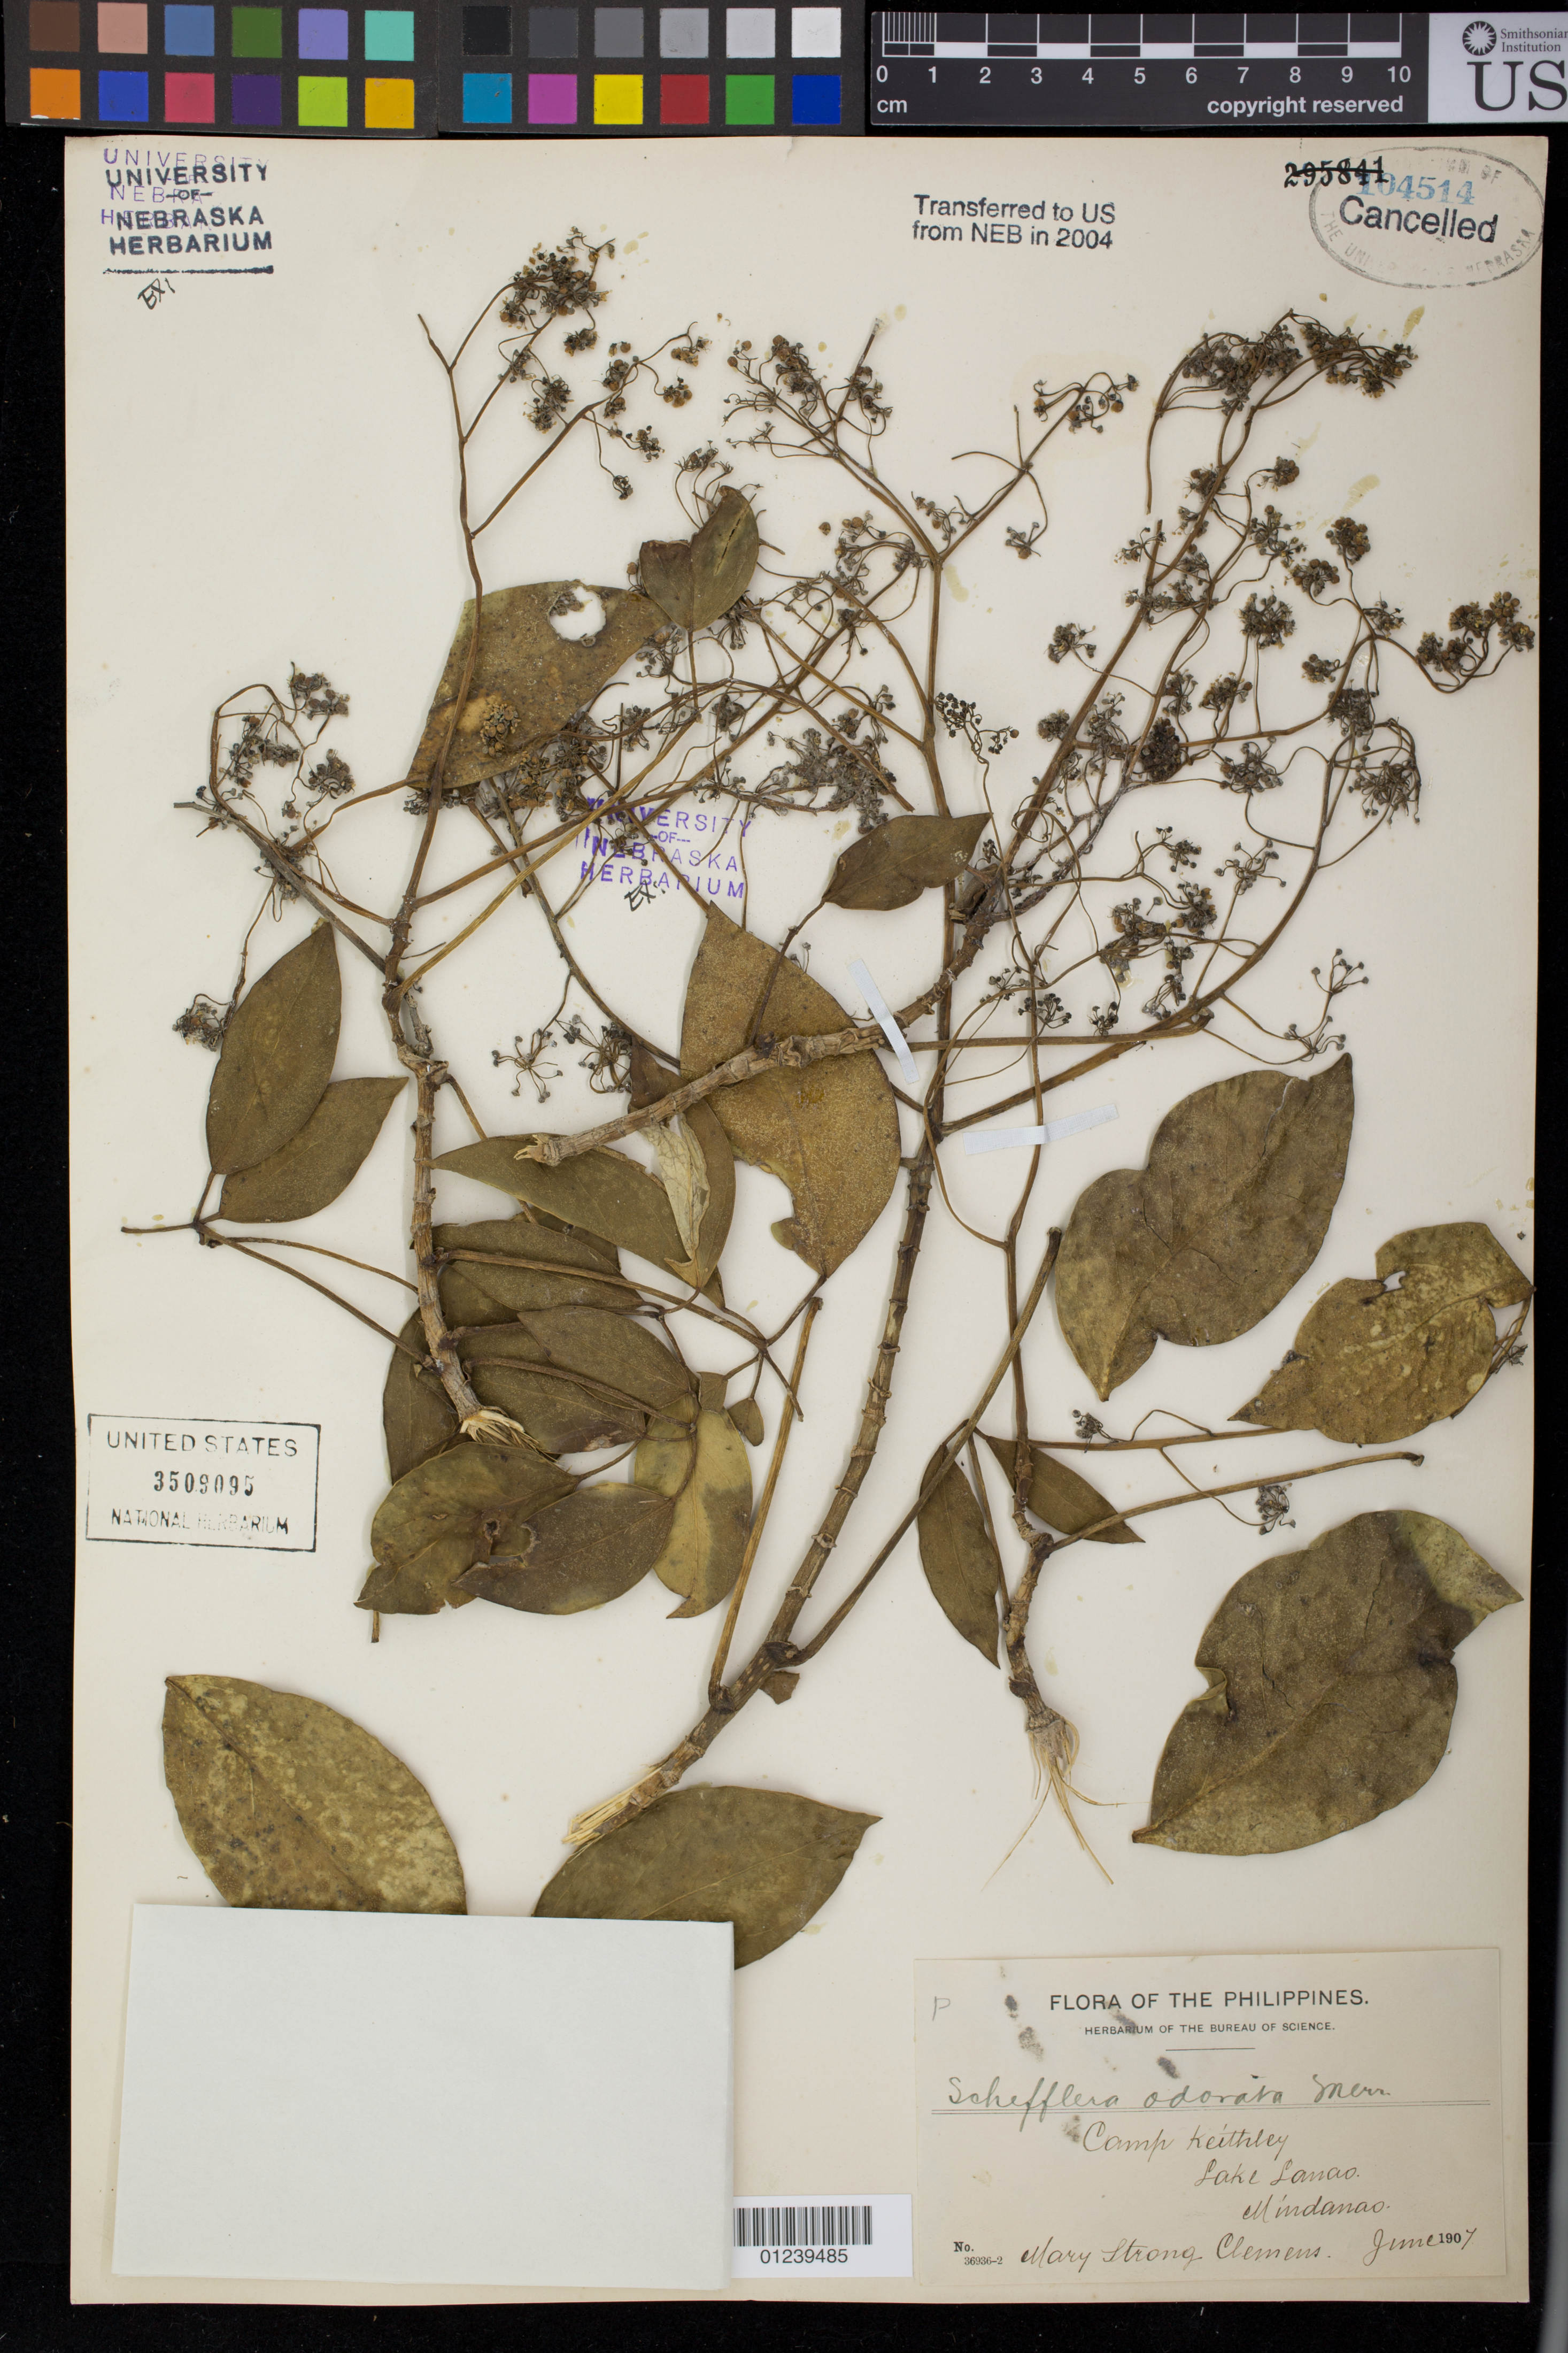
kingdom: Plantae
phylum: Tracheophyta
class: Magnoliopsida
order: Apiales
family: Araliaceae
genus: Schefflera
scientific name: Schefflera odorata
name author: (Blanco) Merr. & Rolfe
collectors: M. S. Clemens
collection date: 1907-06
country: Philippines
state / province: Muslim Mindanao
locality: Camp Keithley, Lake Lanao, Mindanao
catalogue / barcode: US 3509095